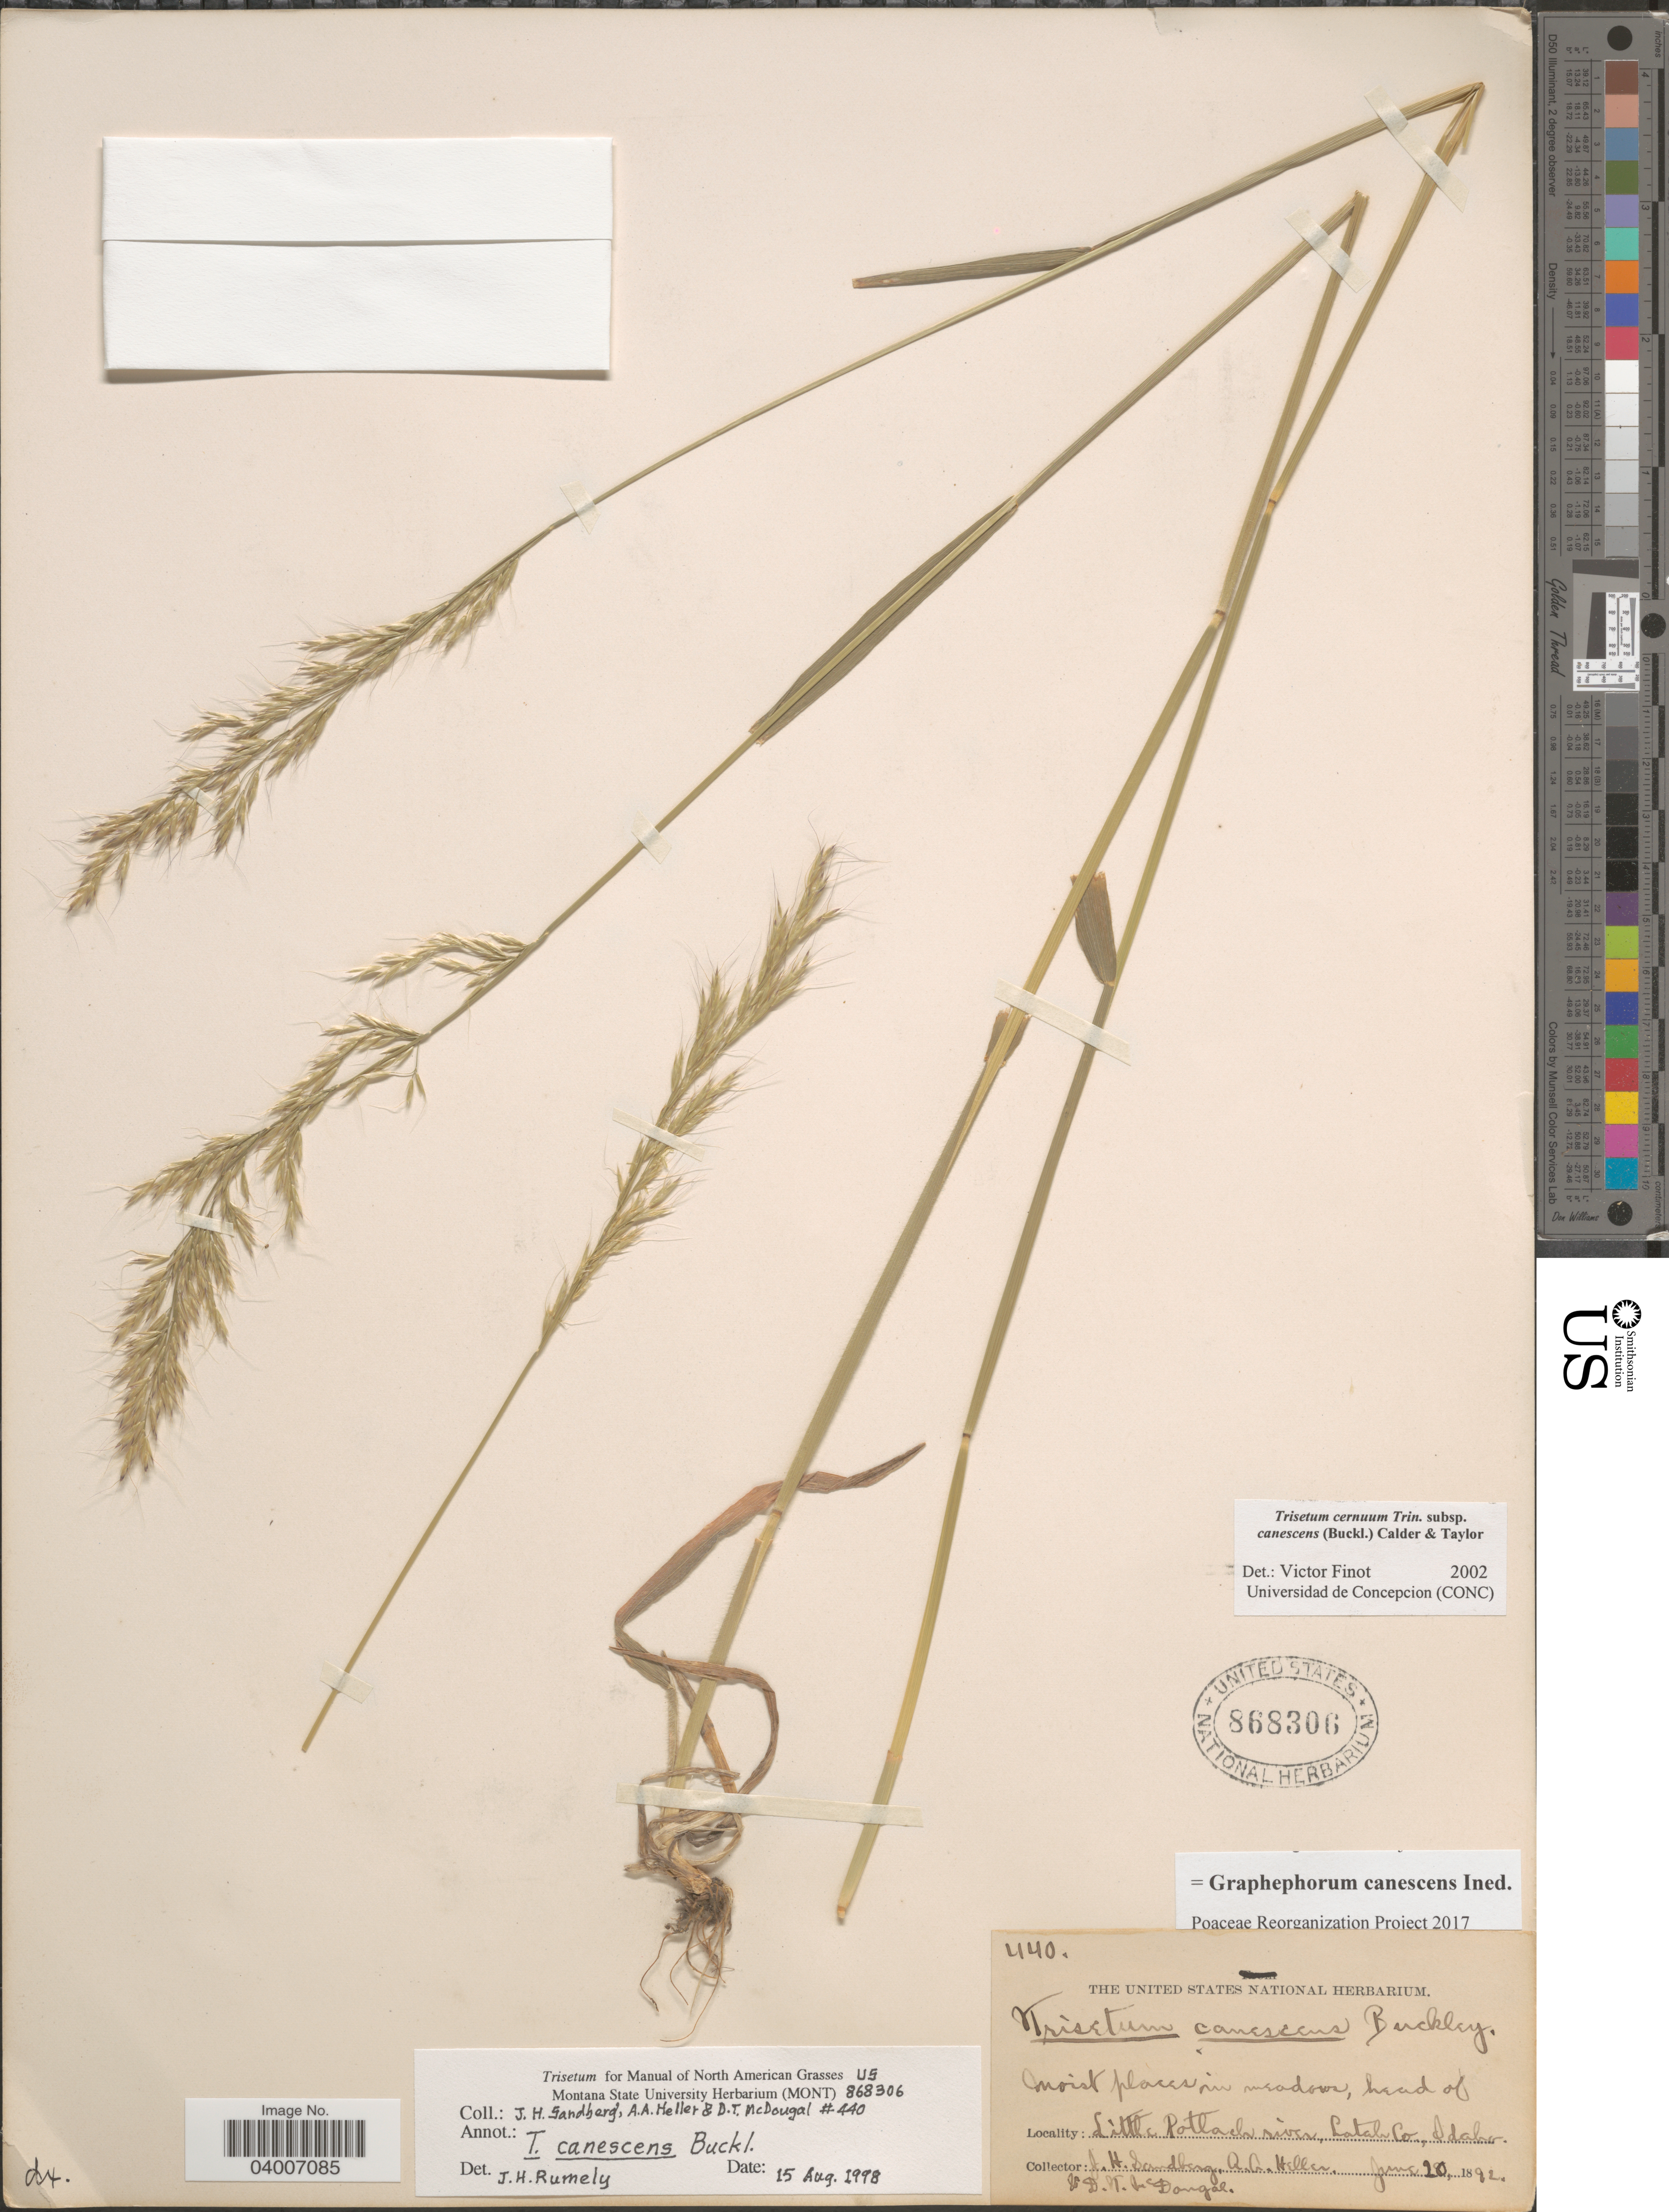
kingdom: Plantae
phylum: Tracheophyta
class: Liliopsida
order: Poales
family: Poaceae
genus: Graphephorum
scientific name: Graphephorum canescens ined.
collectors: J. H. Sandberg, A. A. Heller & D. Douglas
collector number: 440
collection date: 1892-06-20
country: United States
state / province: Idaho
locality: Little Potlach river, Latah Co.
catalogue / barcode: US 868306